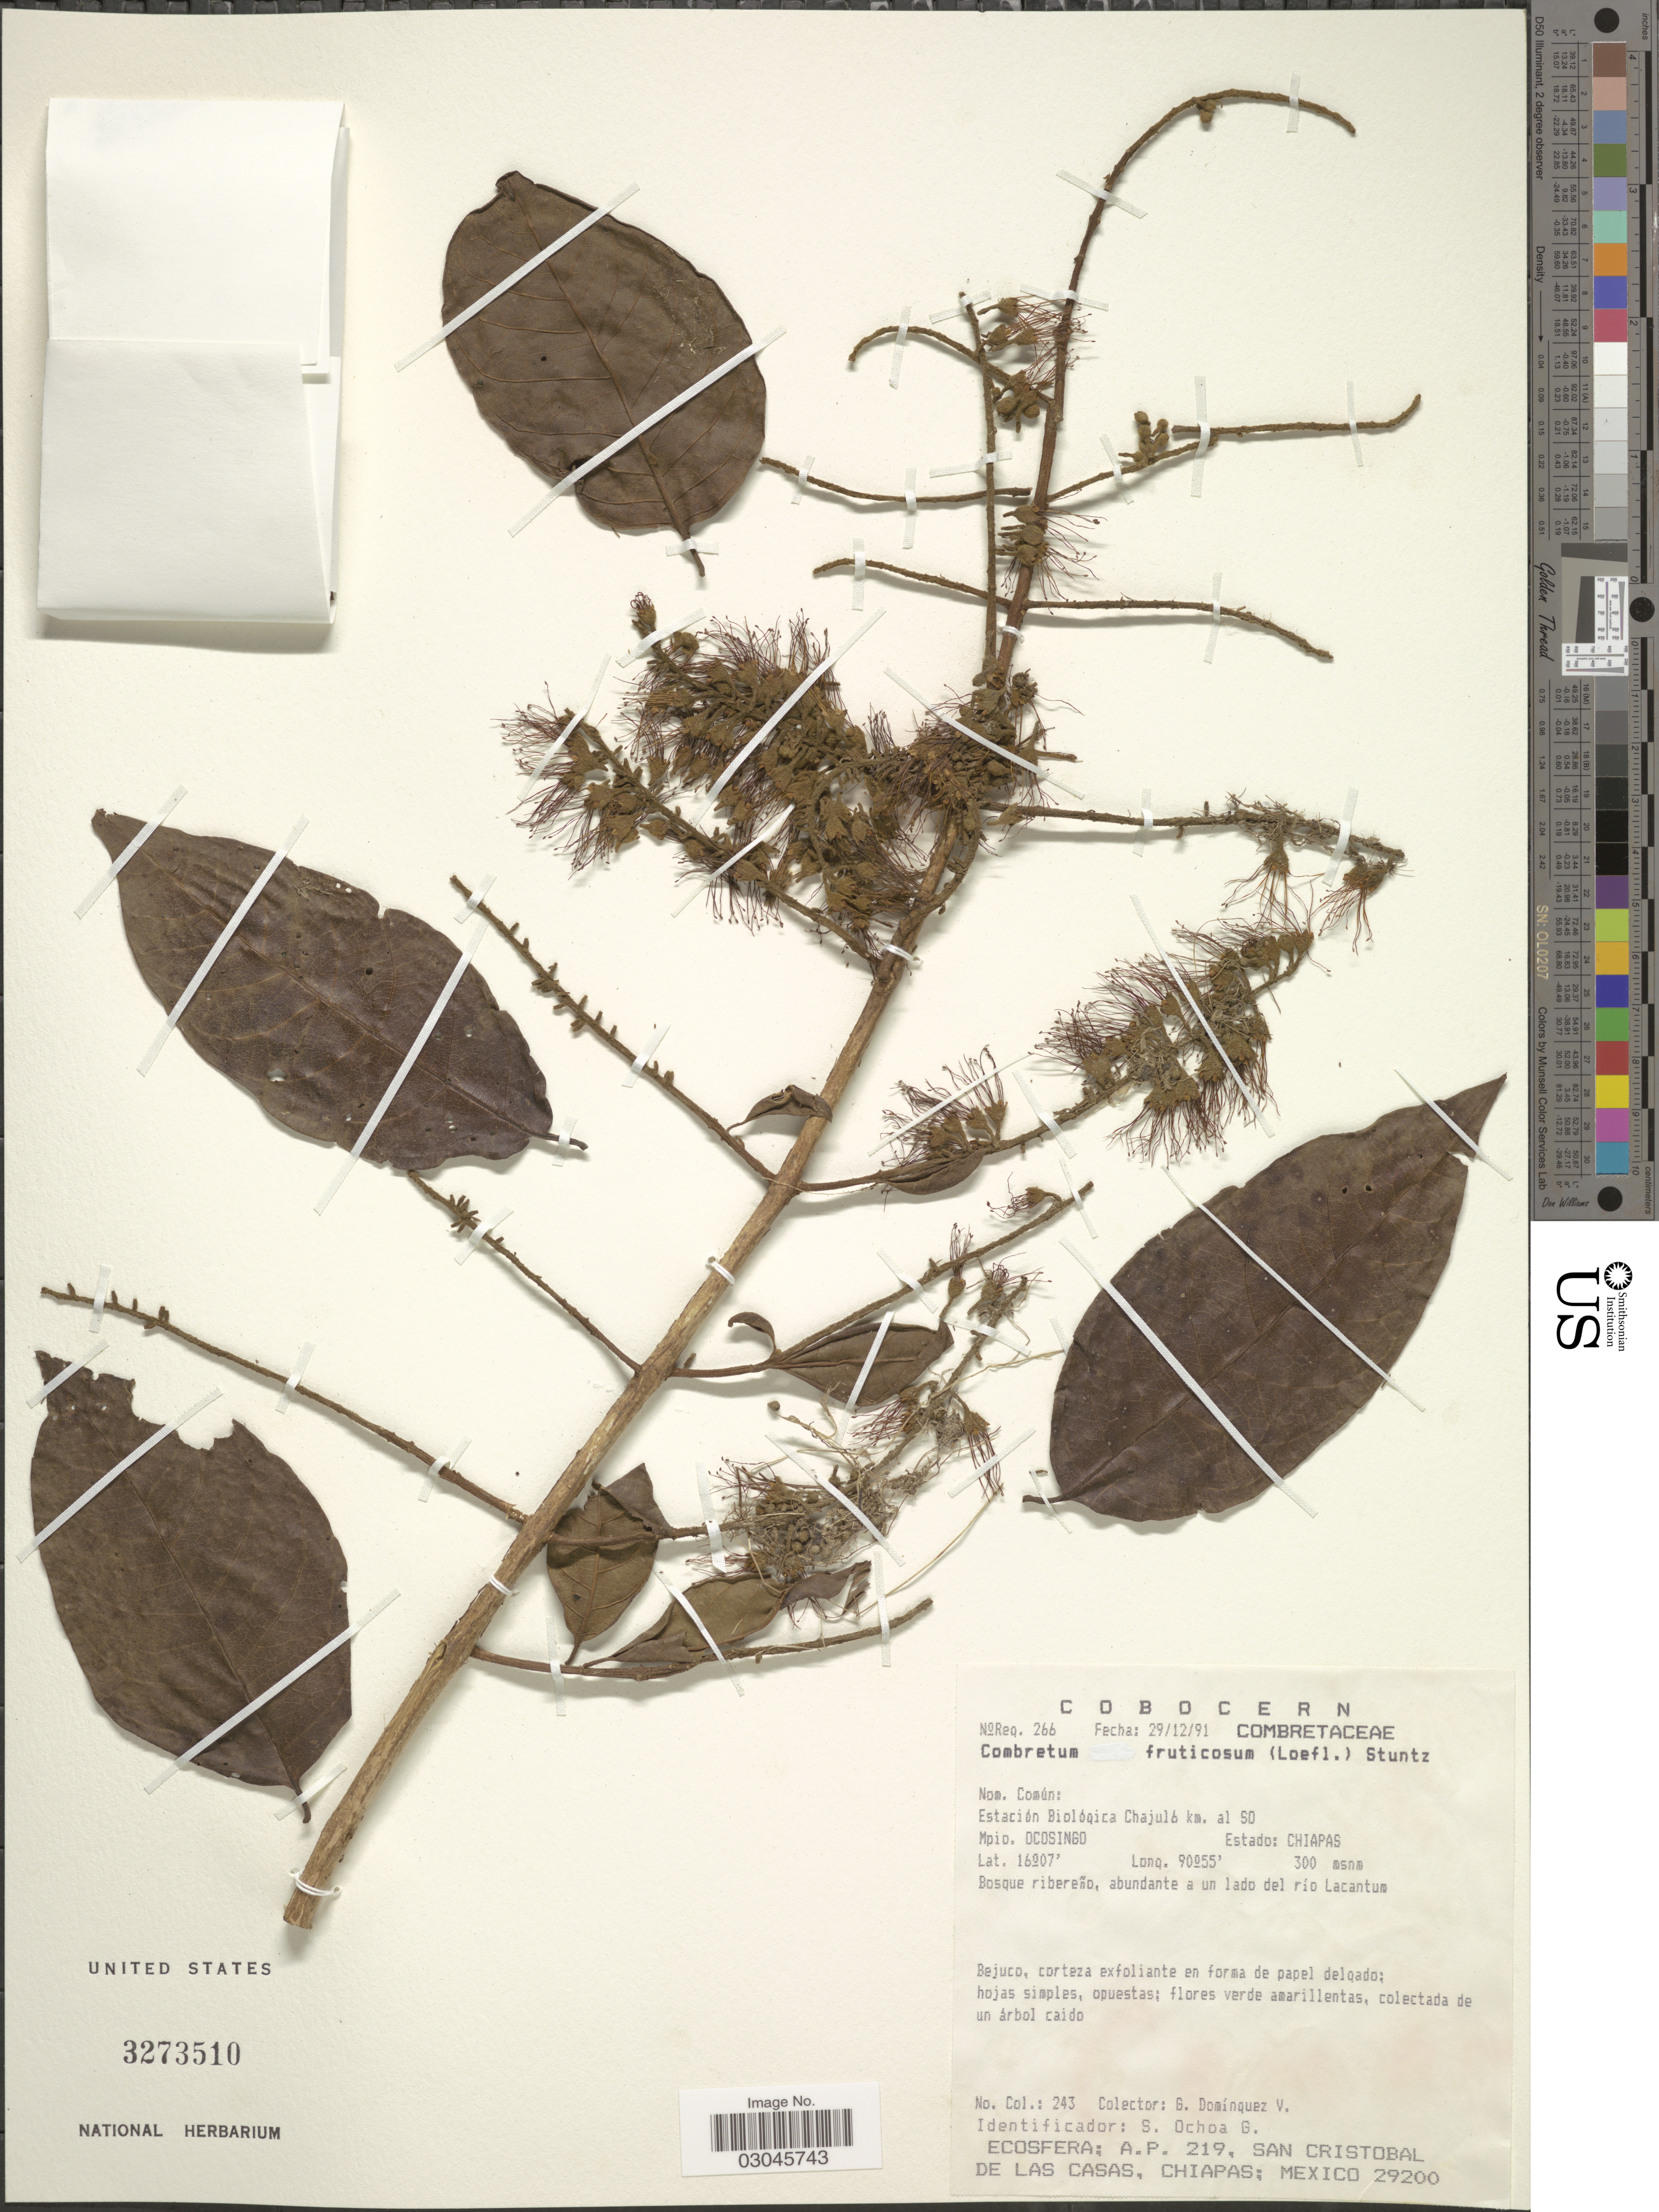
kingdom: Plantae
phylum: Tracheophyta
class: Magnoliopsida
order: Myrtales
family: Combretaceae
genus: Combretum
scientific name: Combretum fruticosum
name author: (Loefl.) Stuntz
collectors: G. Dominquez V.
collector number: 243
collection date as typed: Transcribed d/m/y: 29/12/91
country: Mexico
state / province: Chiapas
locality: Estación Biolígica Chajul 6 km. al SO. Mpio. Ocosingo.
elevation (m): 300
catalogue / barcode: US 3273510